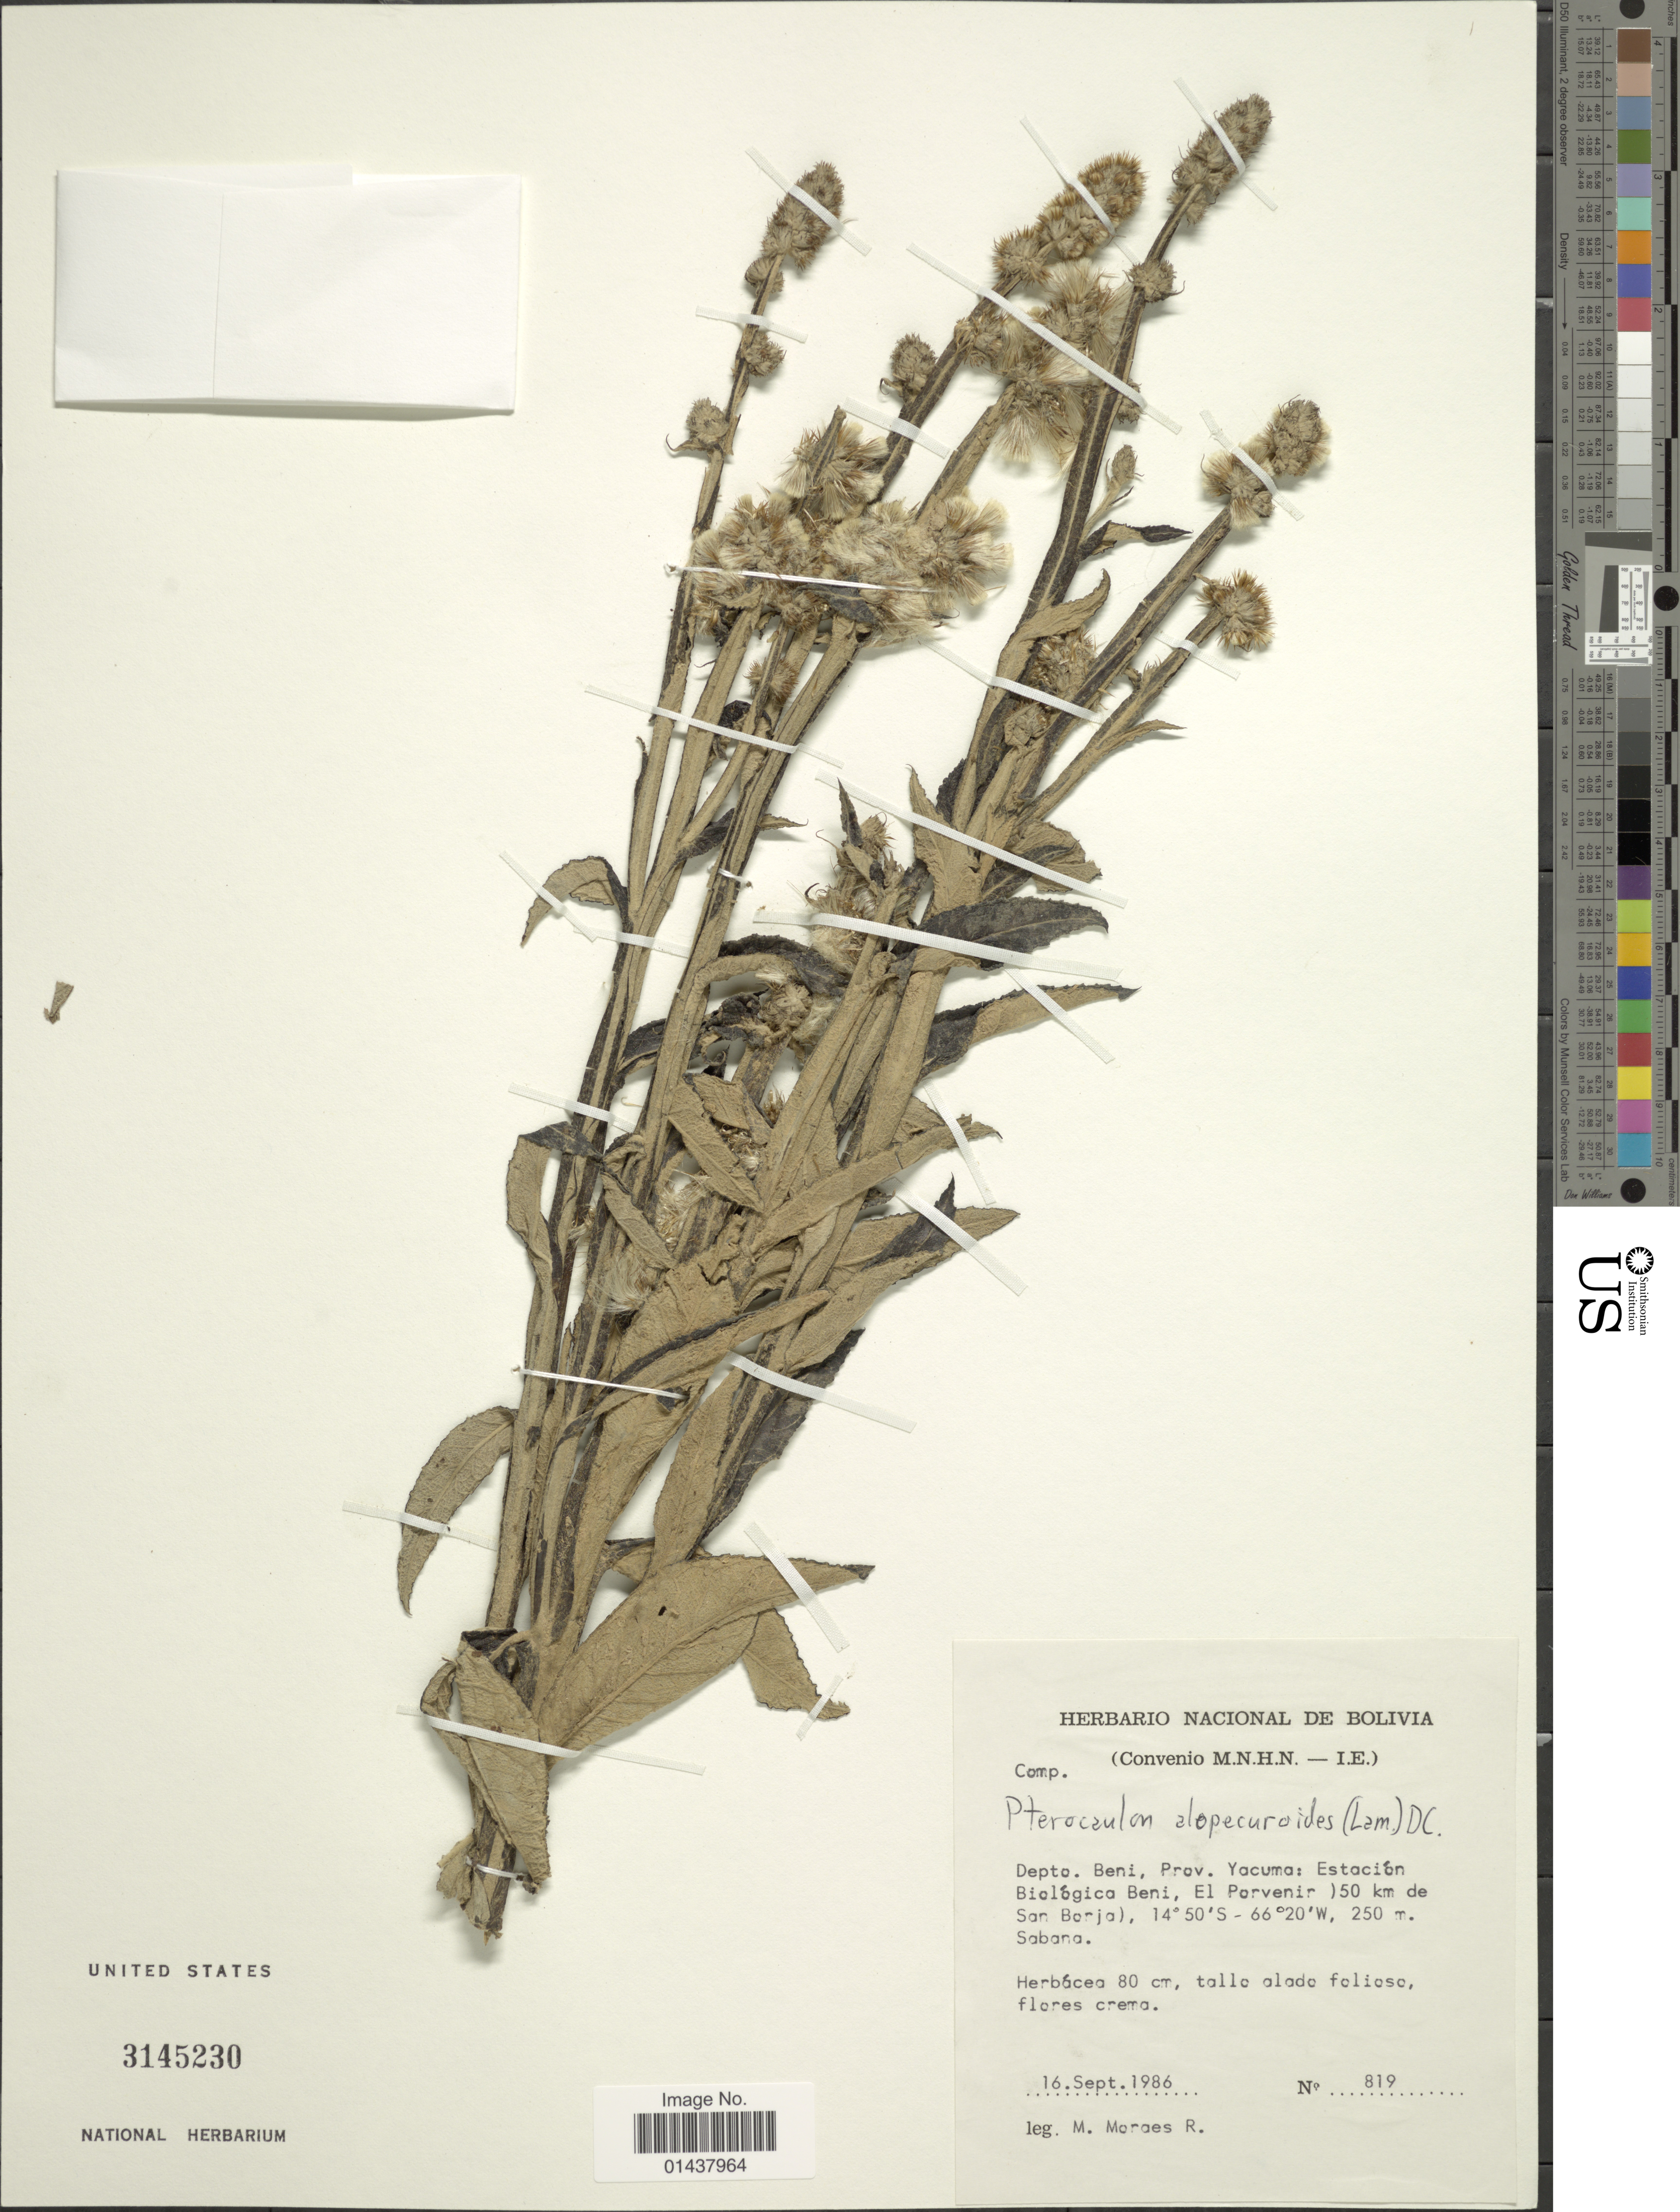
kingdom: Plantae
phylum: Tracheophyta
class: Magnoliopsida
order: Asterales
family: Asteraceae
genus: Pterocaulon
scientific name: Pterocaulon alopecuroides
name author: (Lam.) DC.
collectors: M. Moraes R.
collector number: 819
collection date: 1986-09-16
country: Bolivia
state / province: Beni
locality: Prov. Yacuma: Estacion Bilogica Beni, El Porvenir (50 km de San Borja), Sabana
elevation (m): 250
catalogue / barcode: US 3145230